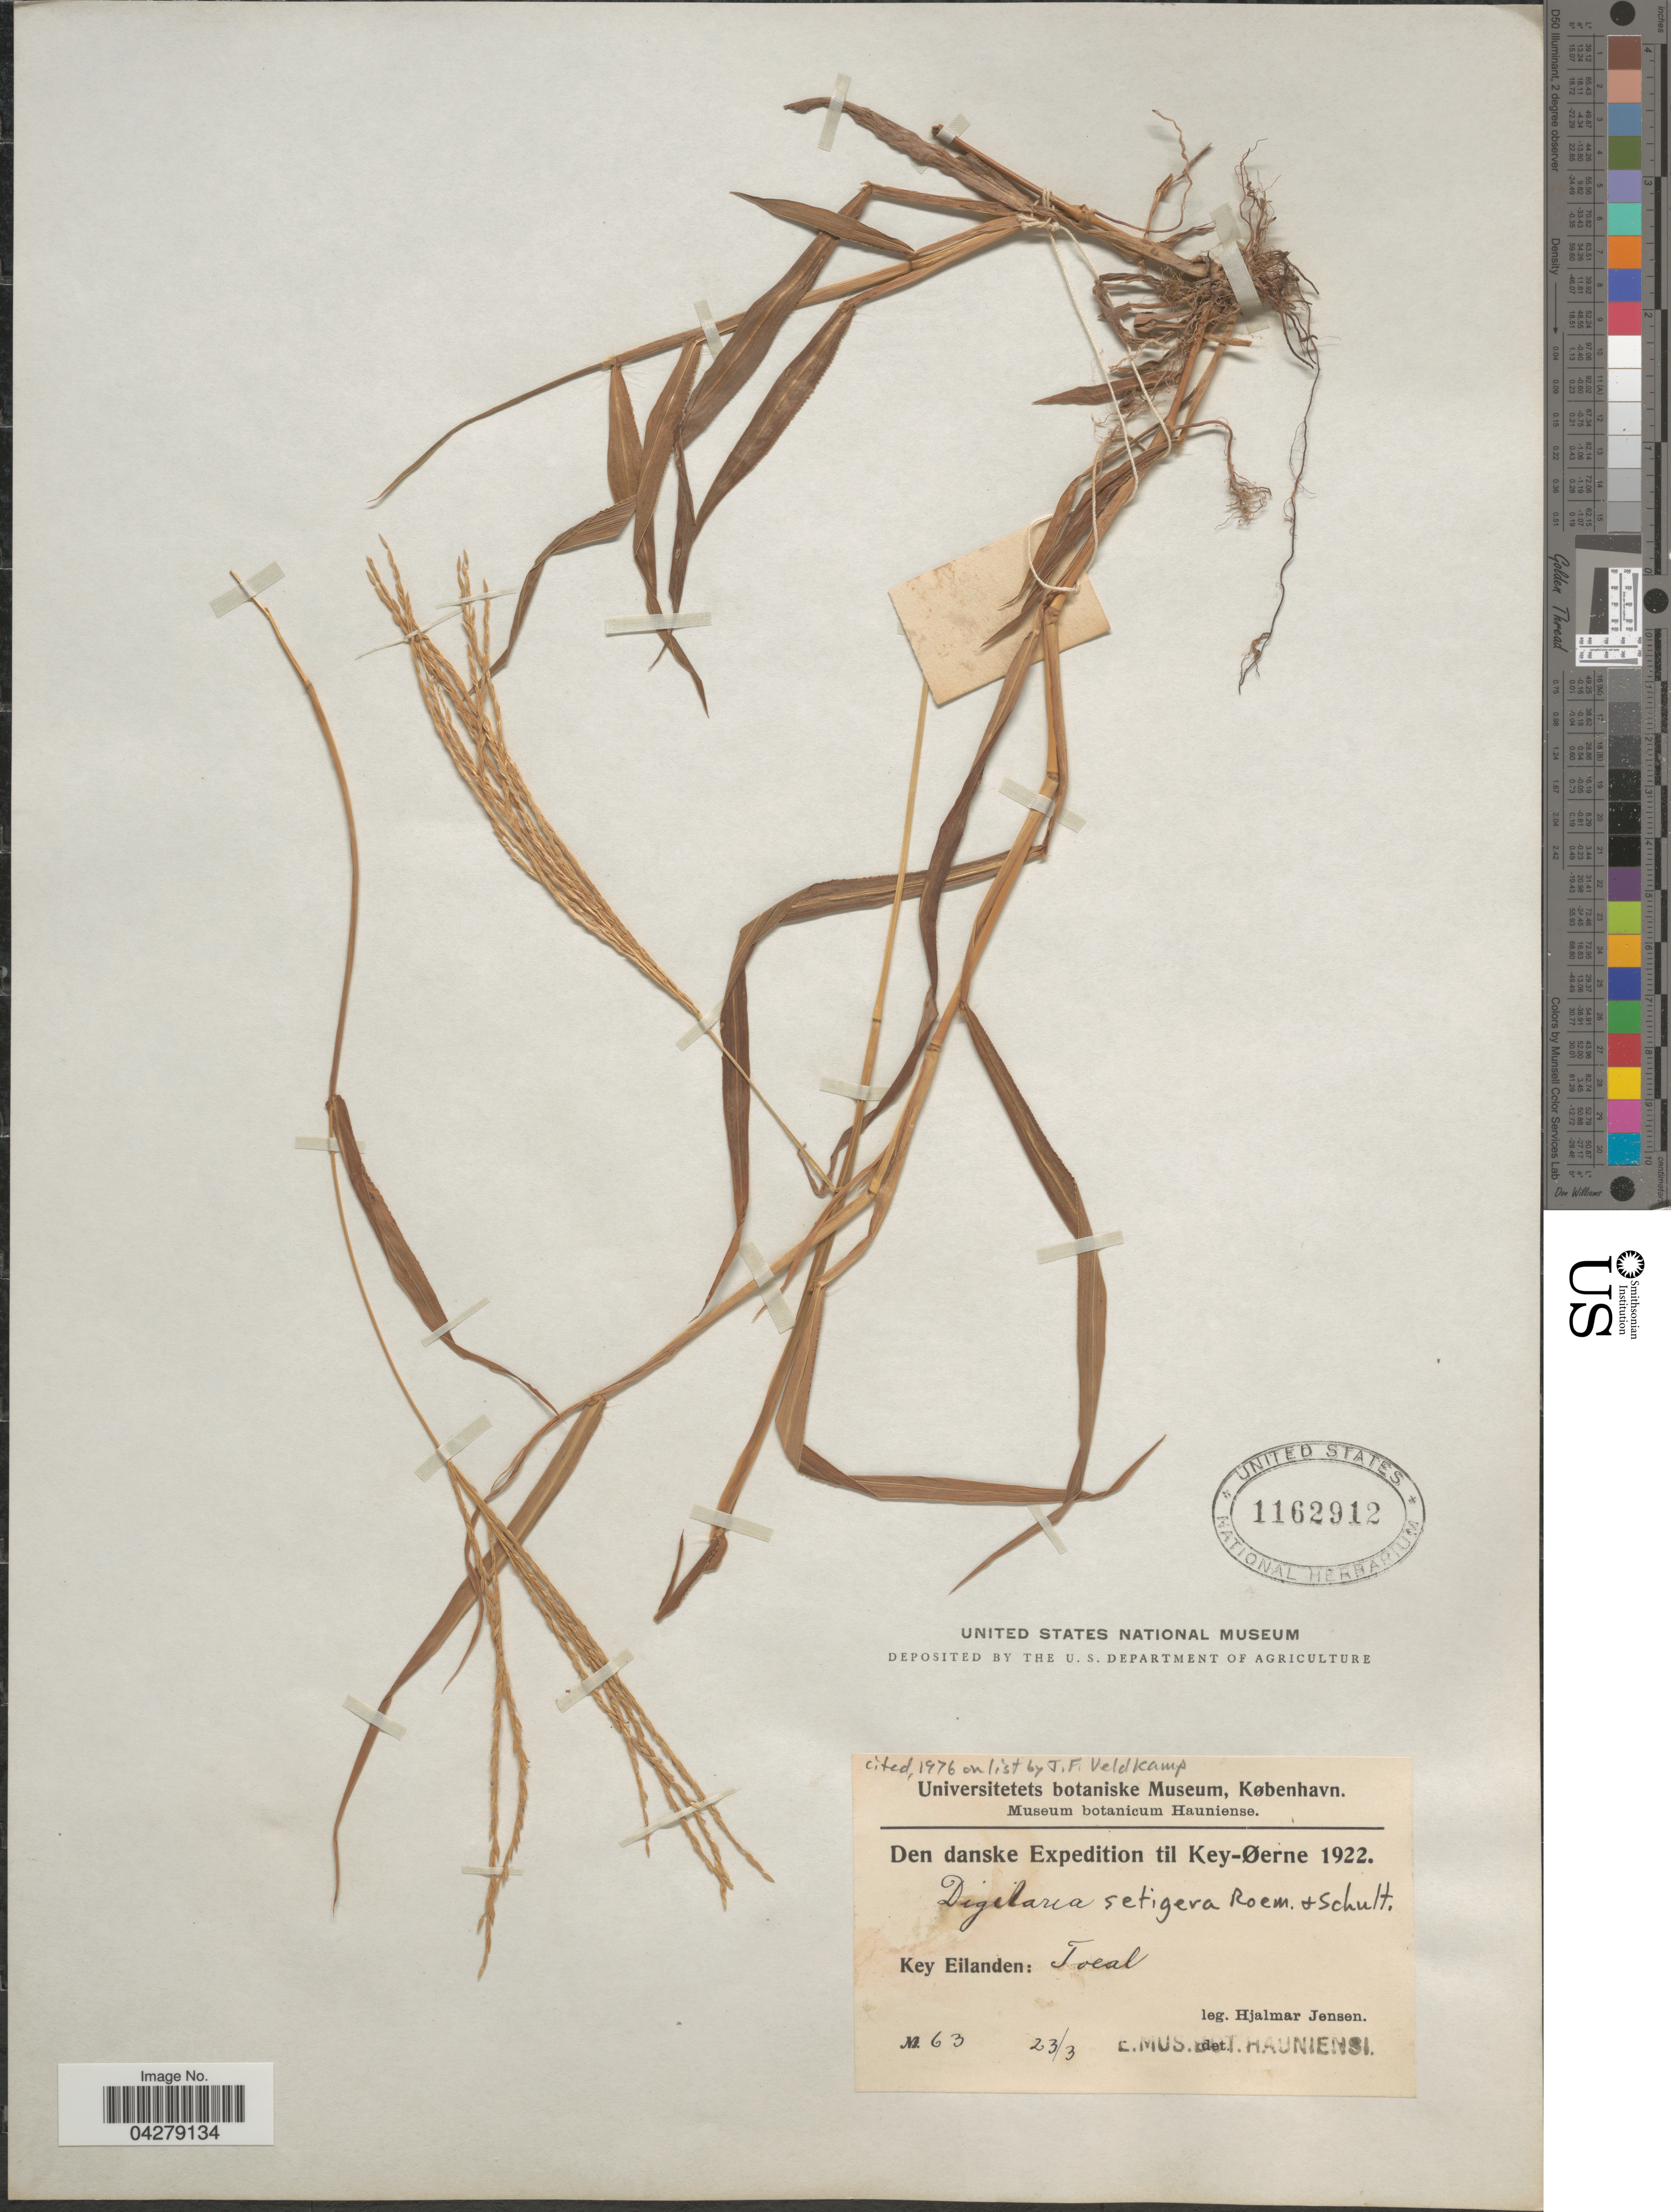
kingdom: Plantae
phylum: Tracheophyta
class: Liliopsida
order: Poales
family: Poaceae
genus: Digitaria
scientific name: Digitaria setigera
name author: Roth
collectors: H. Jensen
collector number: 63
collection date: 1922-03-23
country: Indonesia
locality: Den danske Expedition til Key-Øerne 1922. Key Eilanden: Toeal.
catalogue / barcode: US 1162912